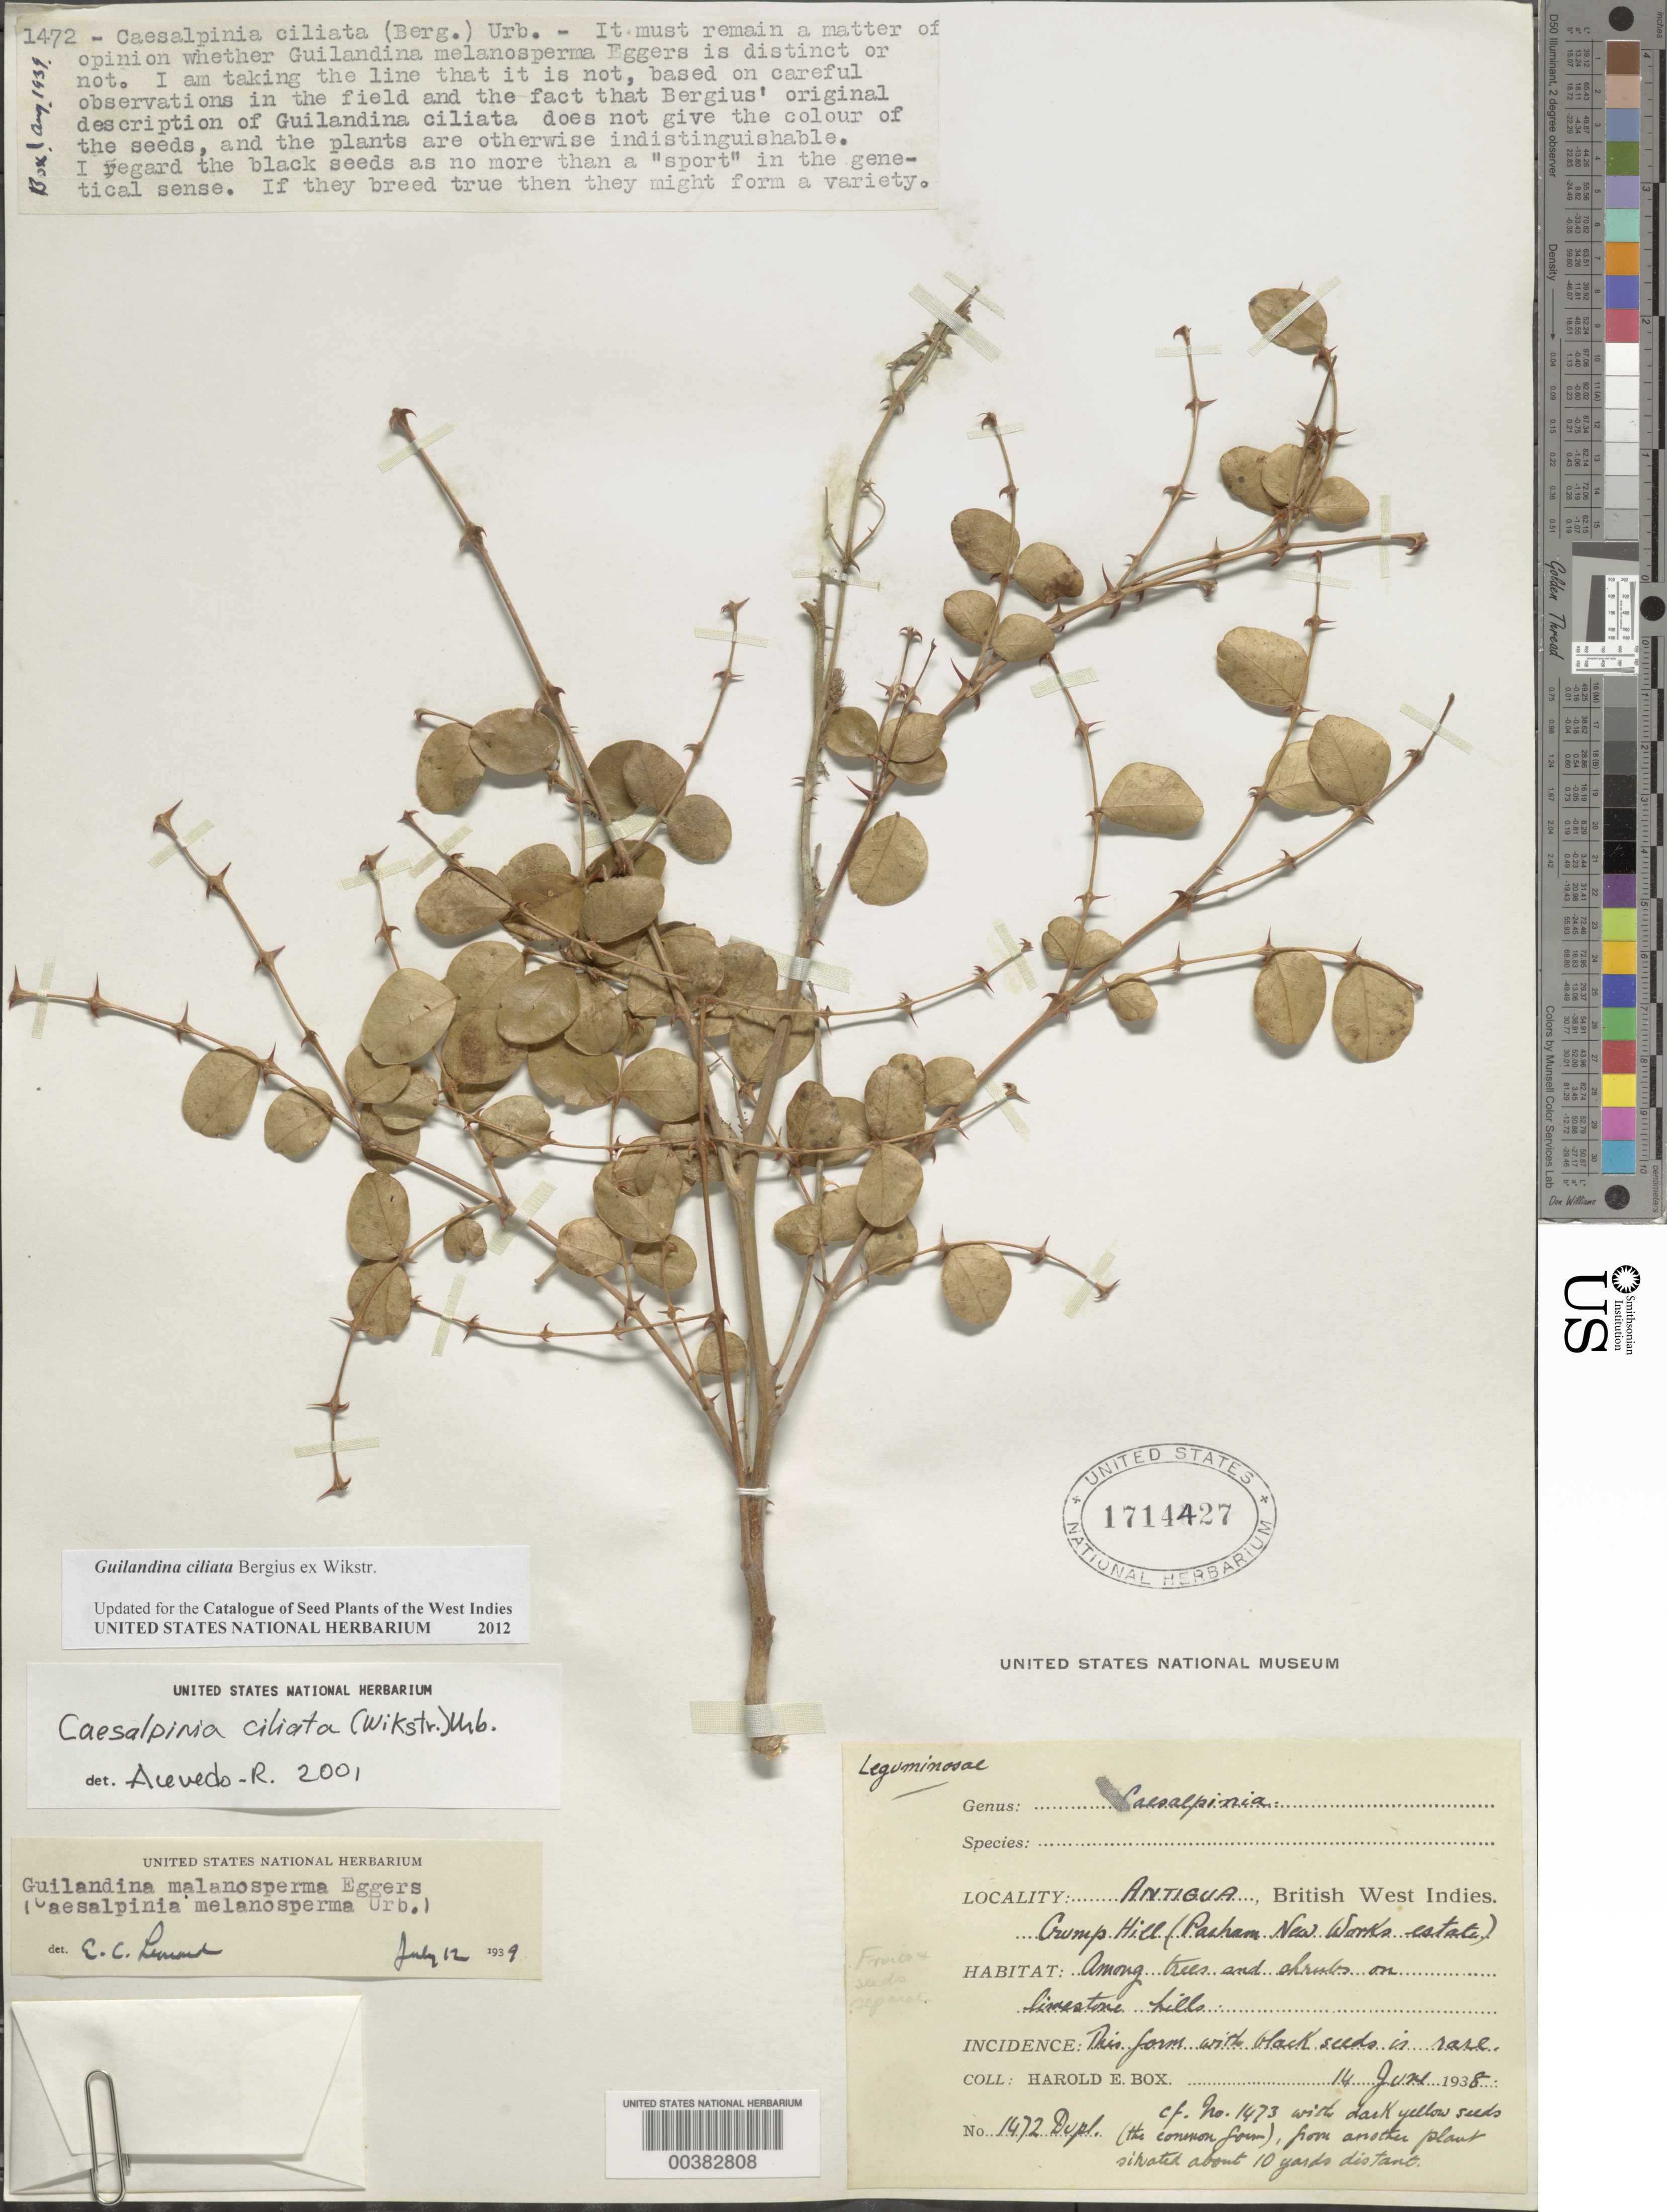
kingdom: Plantae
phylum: Tracheophyta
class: Magnoliopsida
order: Fabales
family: Fabaceae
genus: Guilandina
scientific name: Guilandina ciliata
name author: Bergius ex Wikstr.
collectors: H. E. Box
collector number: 1472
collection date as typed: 14 Jun 1938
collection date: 1938-06-14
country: Antigua and Barbuda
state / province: Saint Peter (?)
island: Antigua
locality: Crump Hill (Pasham New Works Estate). [Parham in Saint Peter Parish?]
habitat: Limestone hills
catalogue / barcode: US 1714427